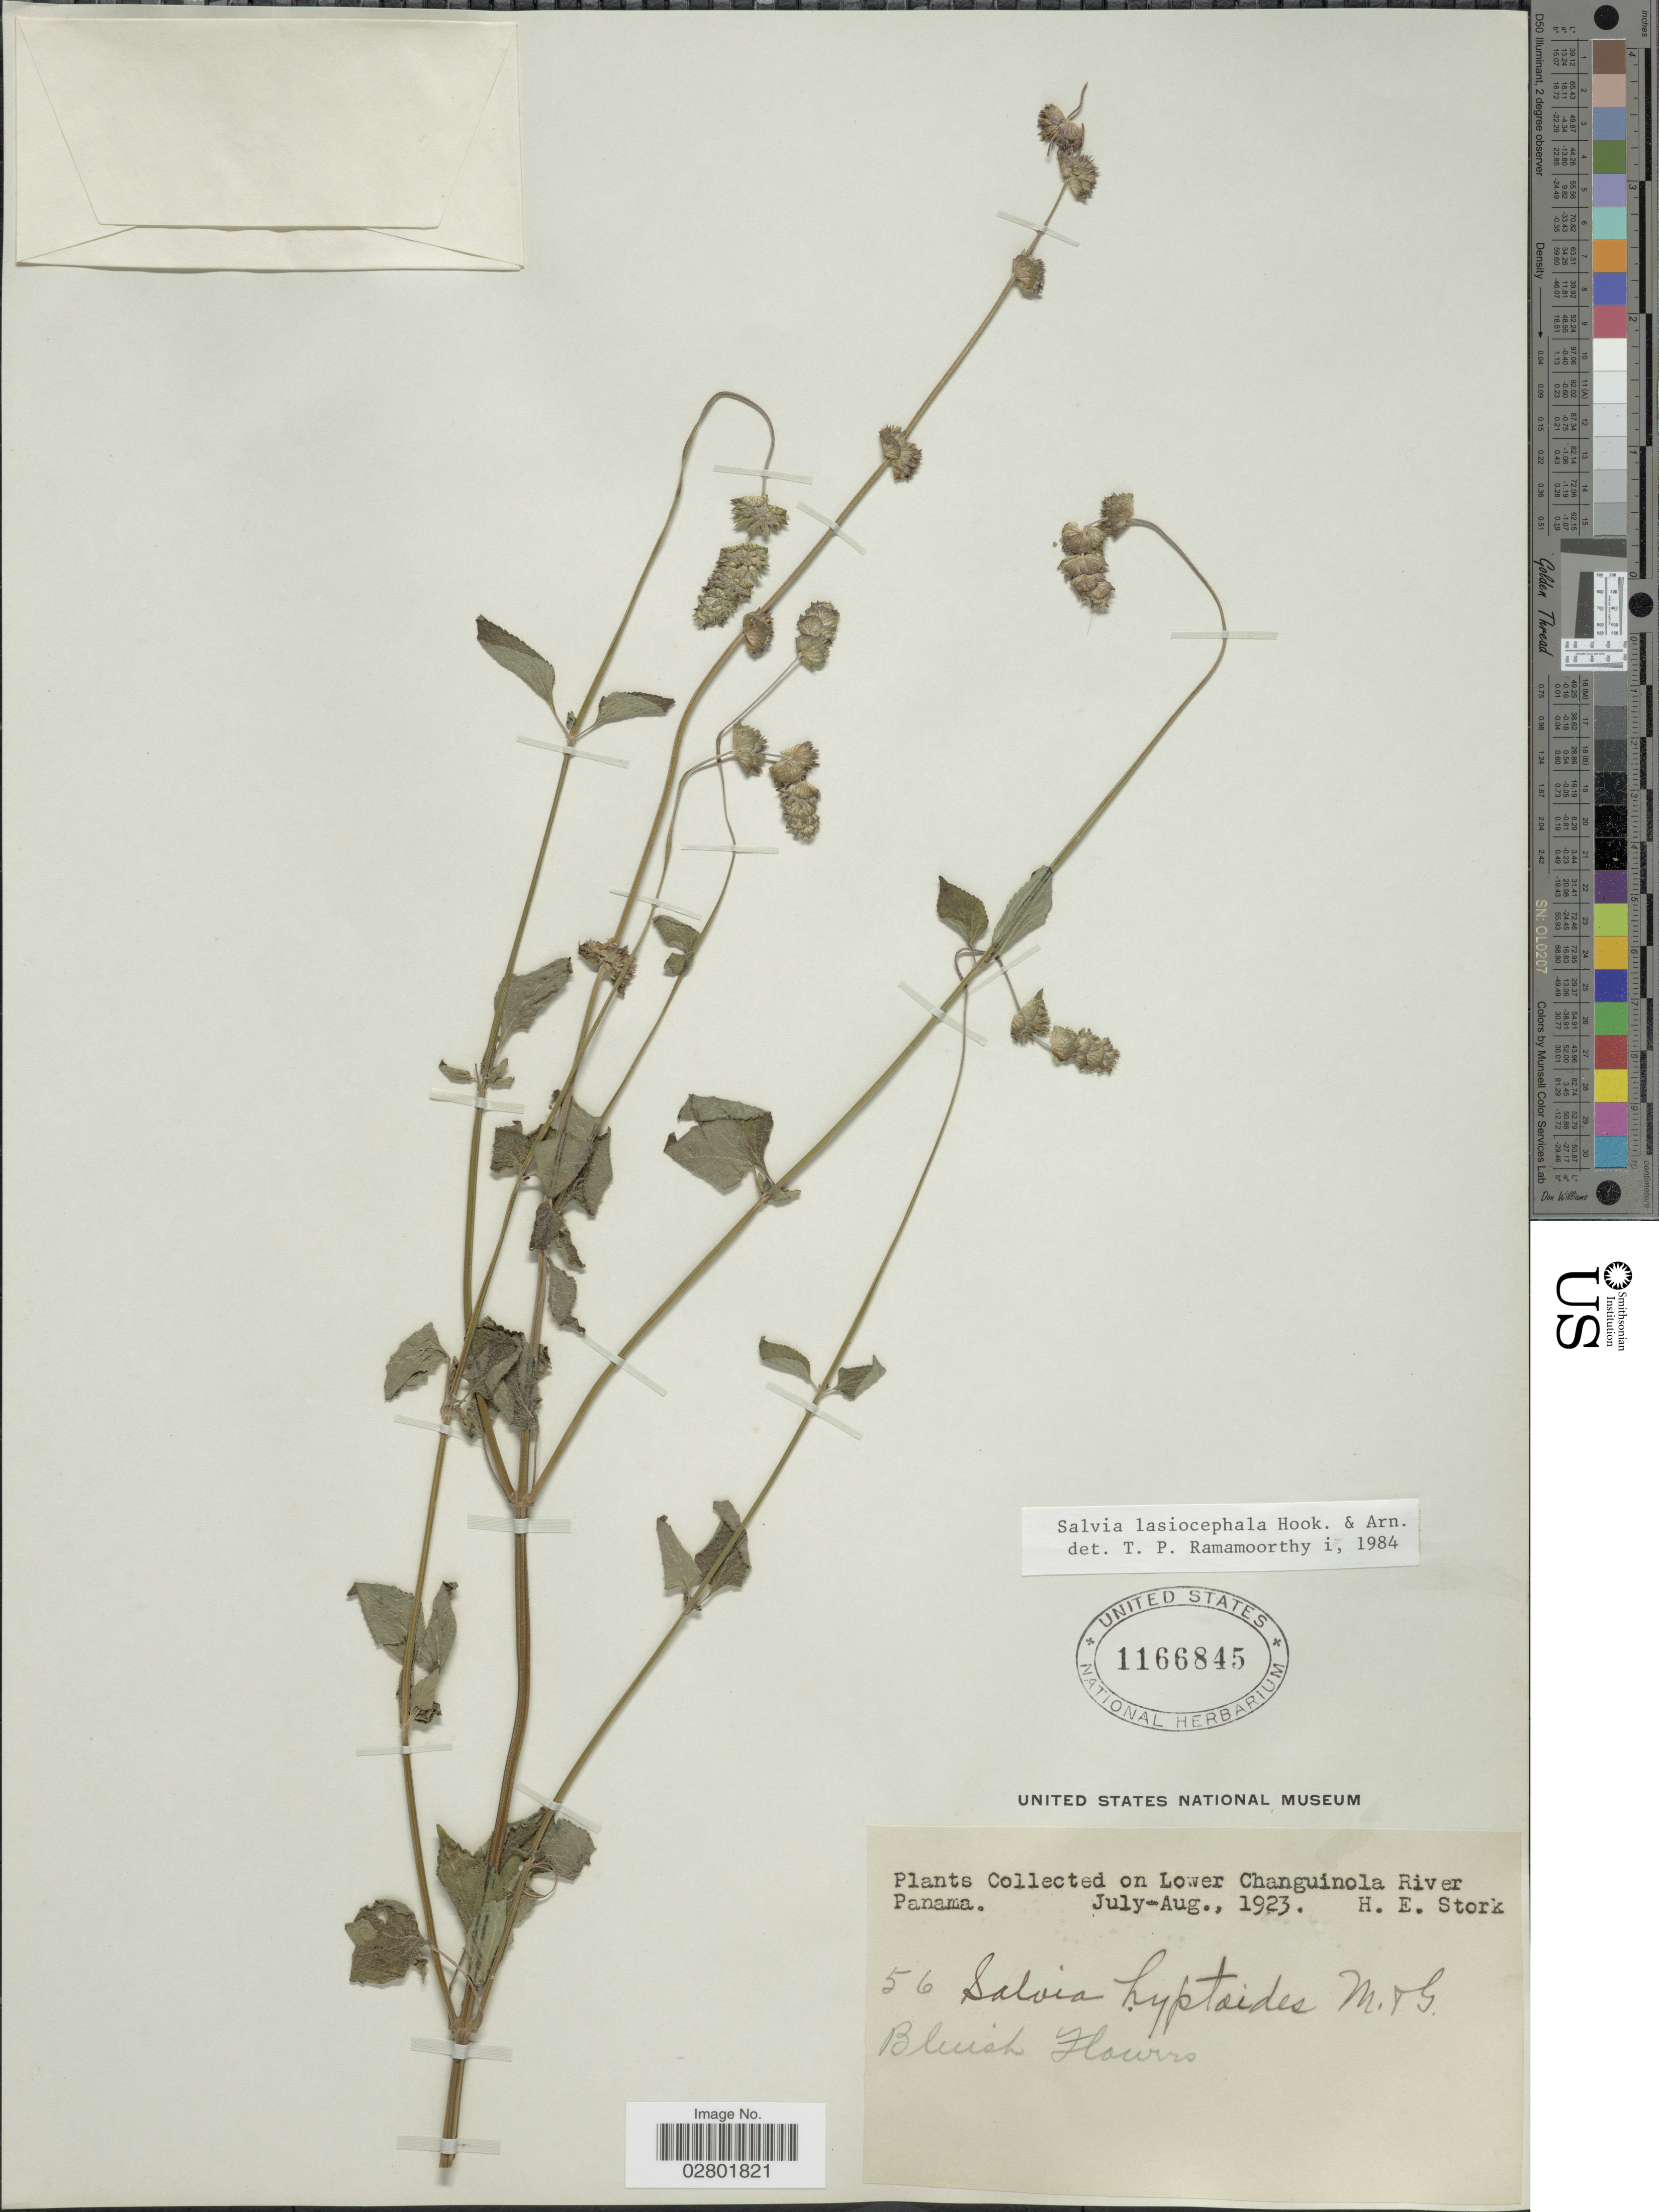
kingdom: Plantae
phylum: Tracheophyta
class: Magnoliopsida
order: Lamiales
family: Lamiaceae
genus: Salvia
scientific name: Salvia lasiocephala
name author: Hook. & Arn.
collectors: H. E. Stork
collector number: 56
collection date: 1923-07/1923-08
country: Panama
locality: Lower Changuinola River.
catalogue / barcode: US 1166845